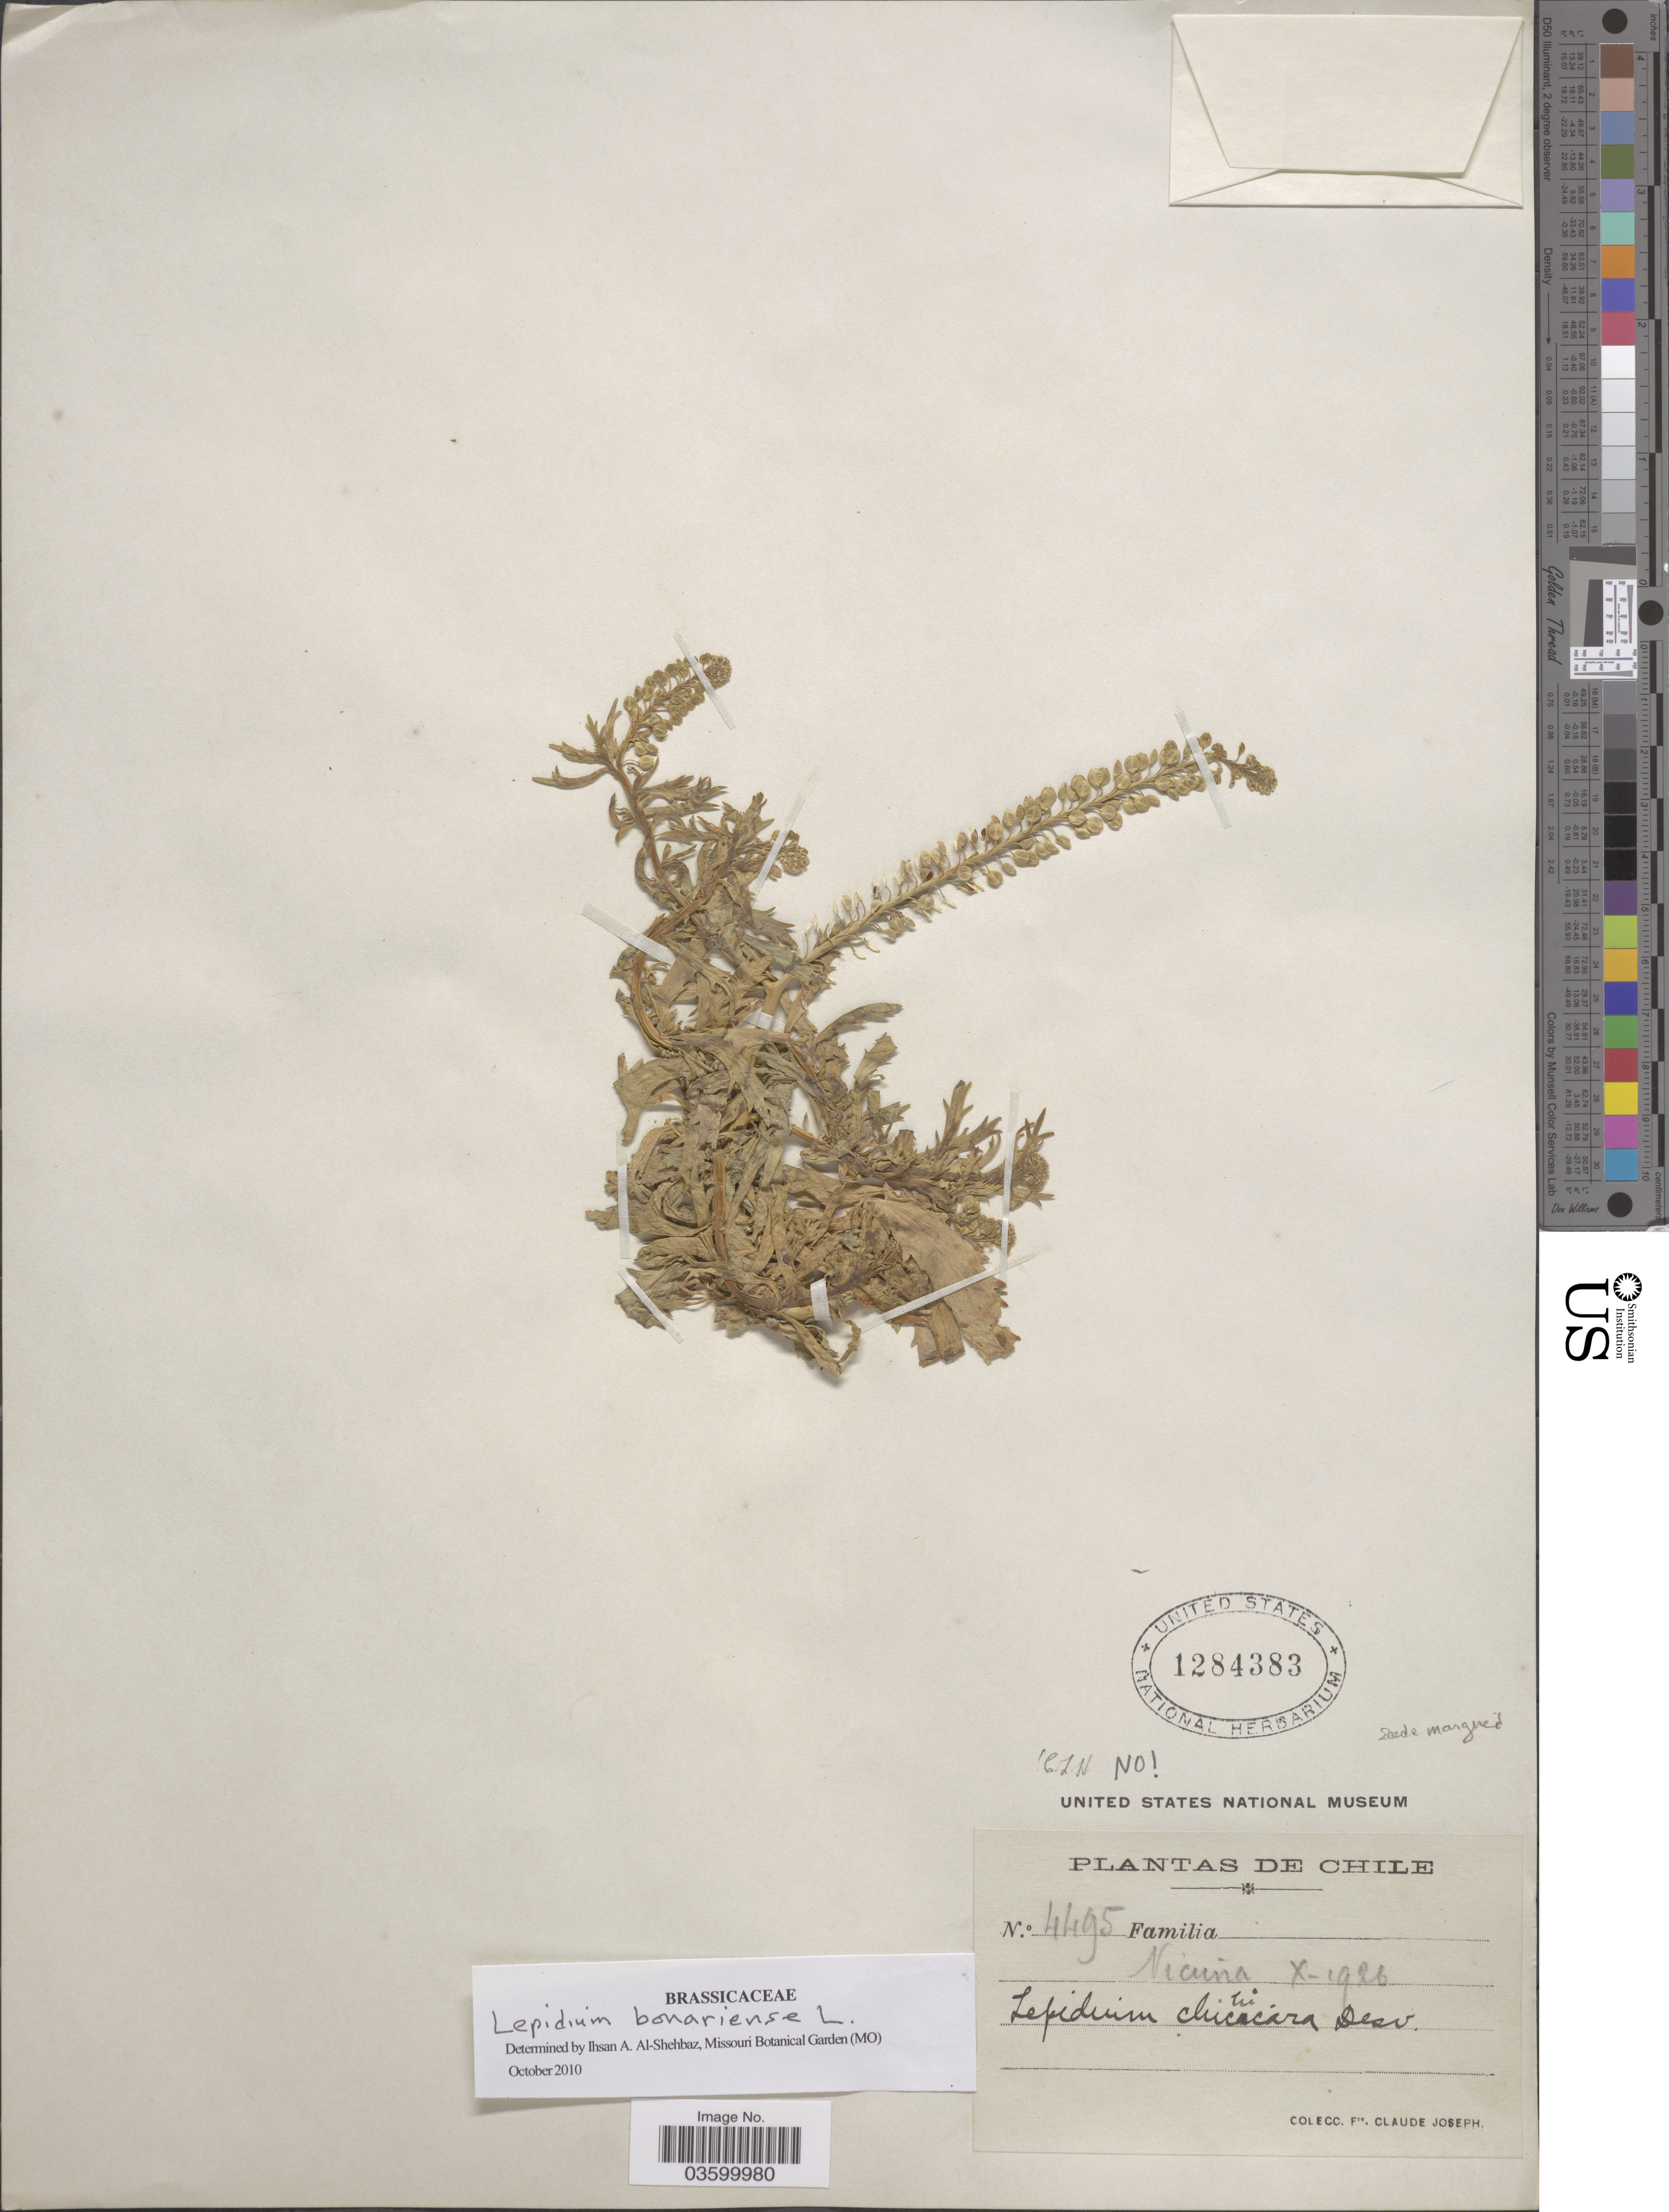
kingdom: Plantae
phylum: Tracheophyta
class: Magnoliopsida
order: Brassicales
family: Brassicaceae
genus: Lepidium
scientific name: Lepidium bonariense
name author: L.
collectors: Bro. Claude-Joseph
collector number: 4495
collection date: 1926-10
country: Chile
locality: Vicuña.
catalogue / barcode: US 1284383